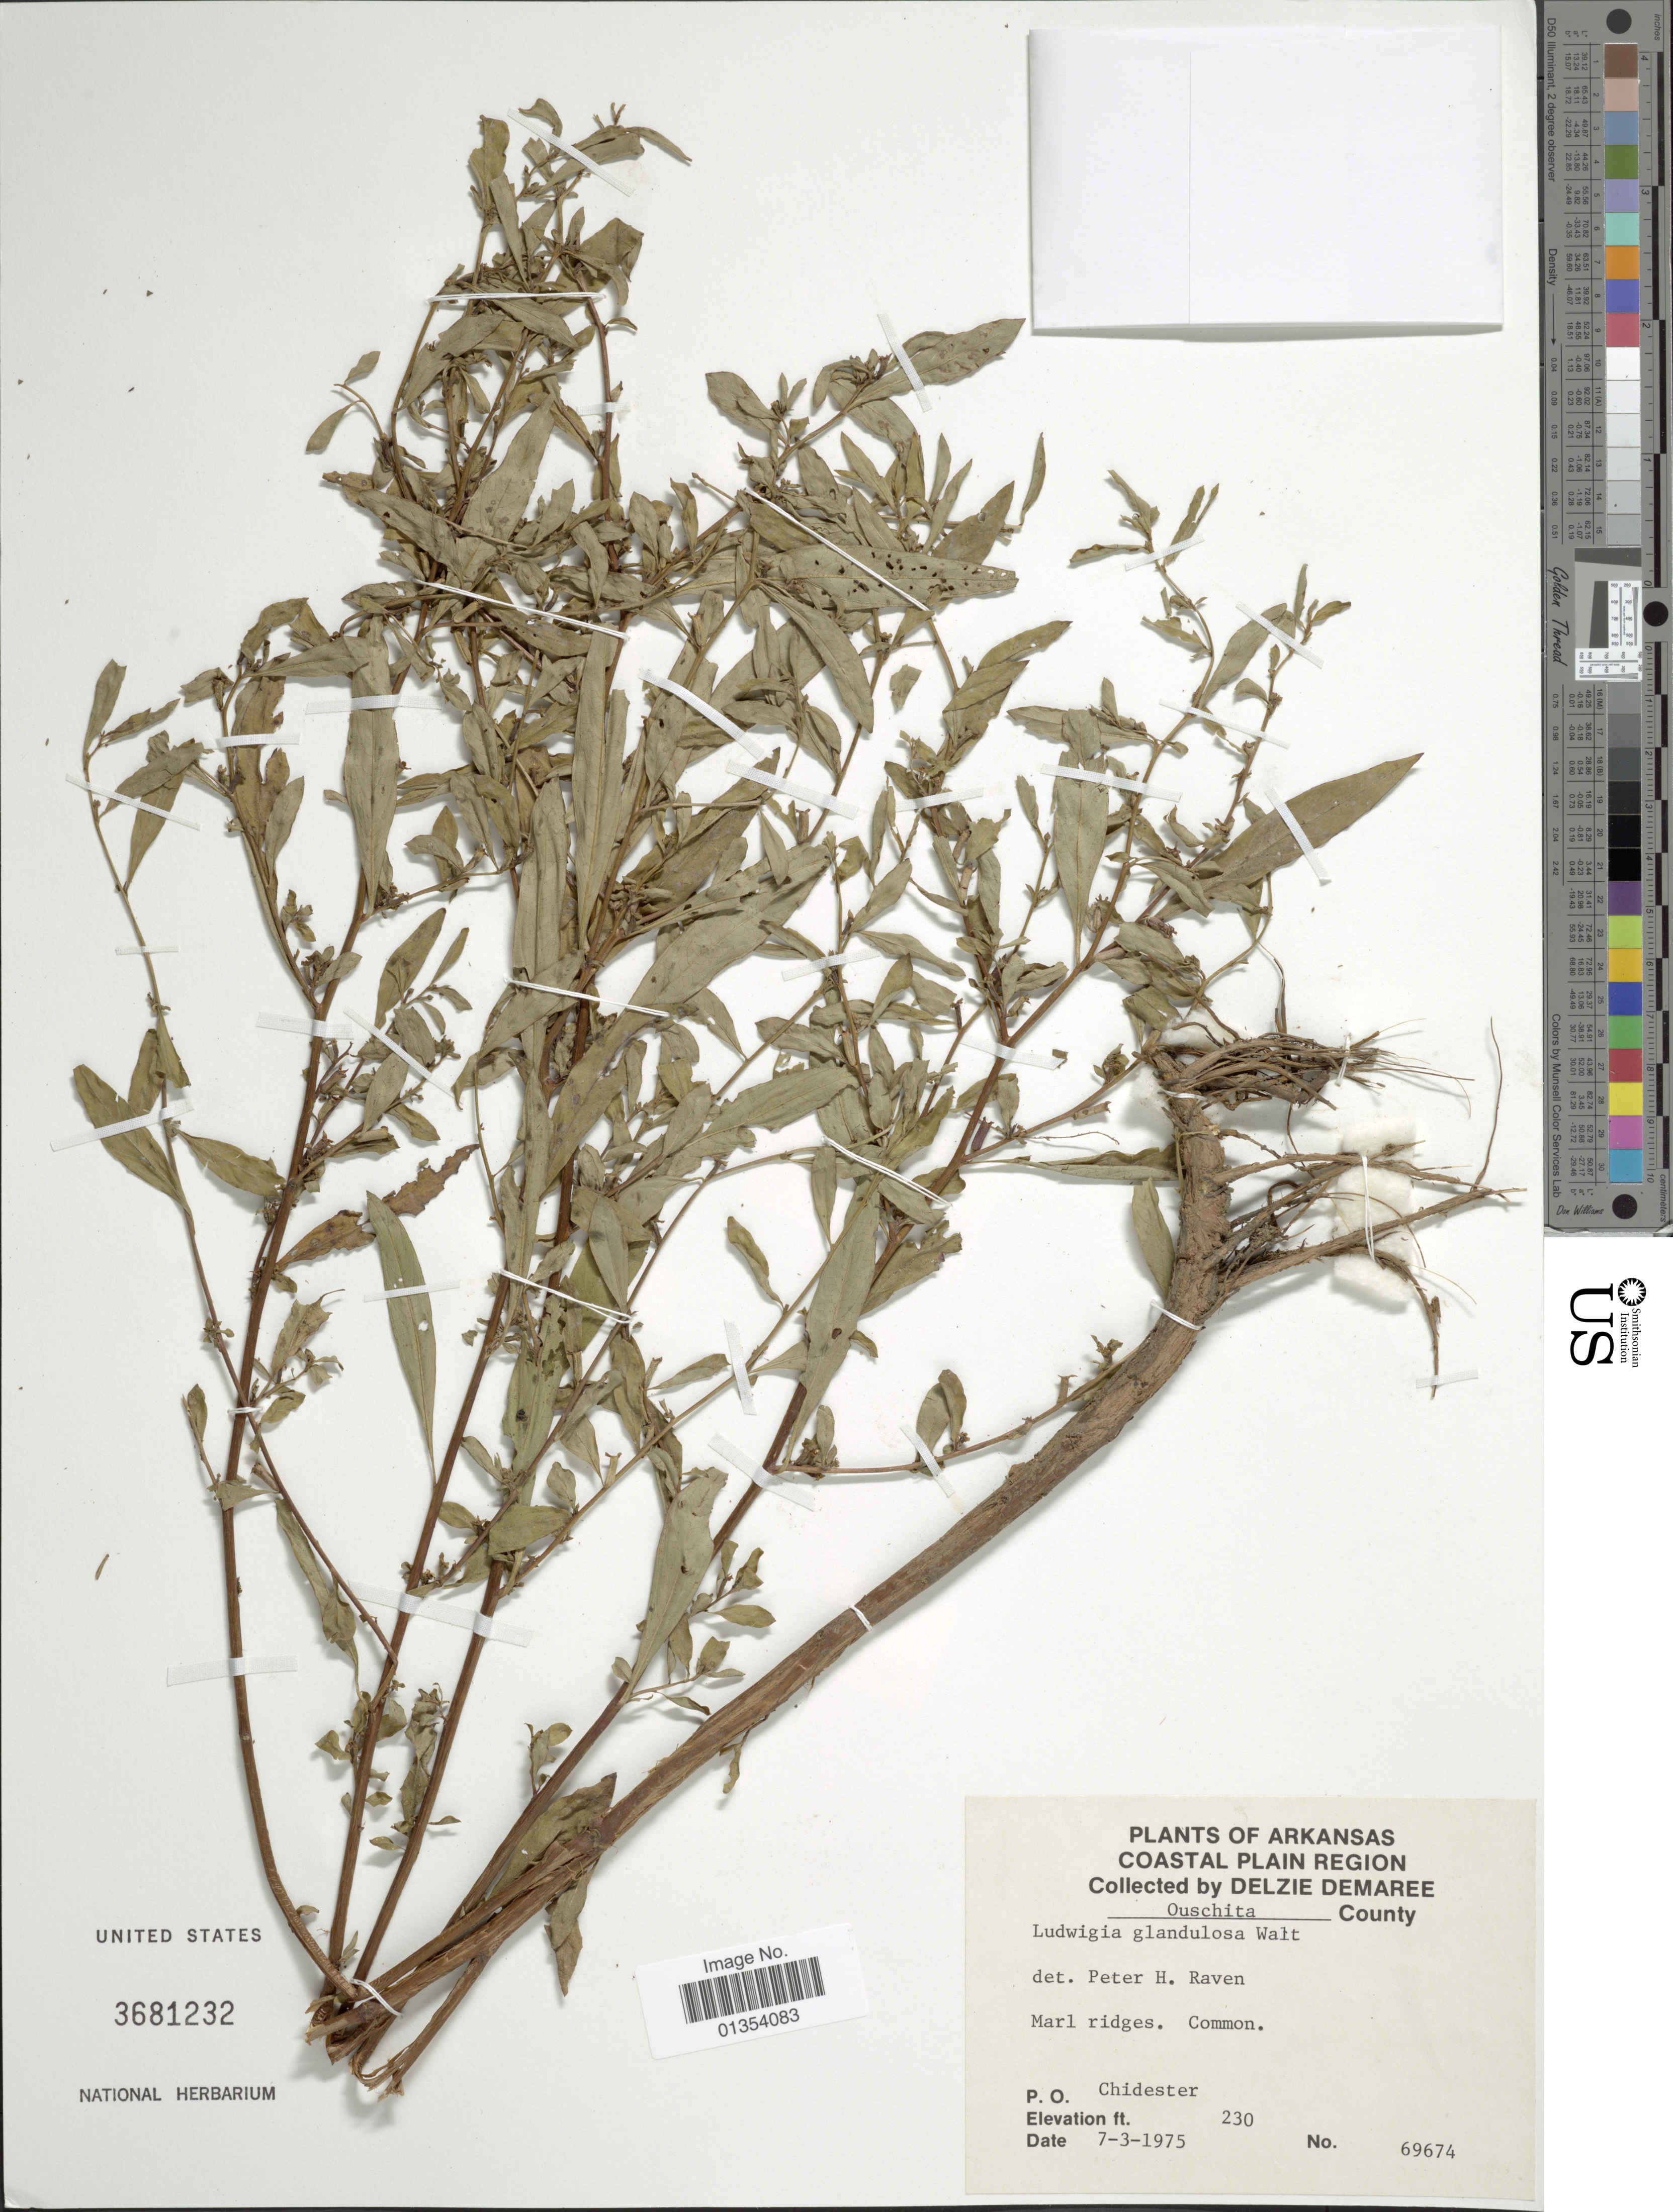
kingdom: Plantae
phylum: Tracheophyta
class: Magnoliopsida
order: Myrtales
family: Onagraceae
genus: Ludwigia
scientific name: Ludwigia grandiflora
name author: (Michx.) Greuter & Burdet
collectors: D. Demaree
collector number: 69674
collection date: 1975-03-07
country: United States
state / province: Arkansas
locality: Coastal Plain Region, Ouschita County, P.O. Chidesterq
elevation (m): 70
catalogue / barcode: US 3681232